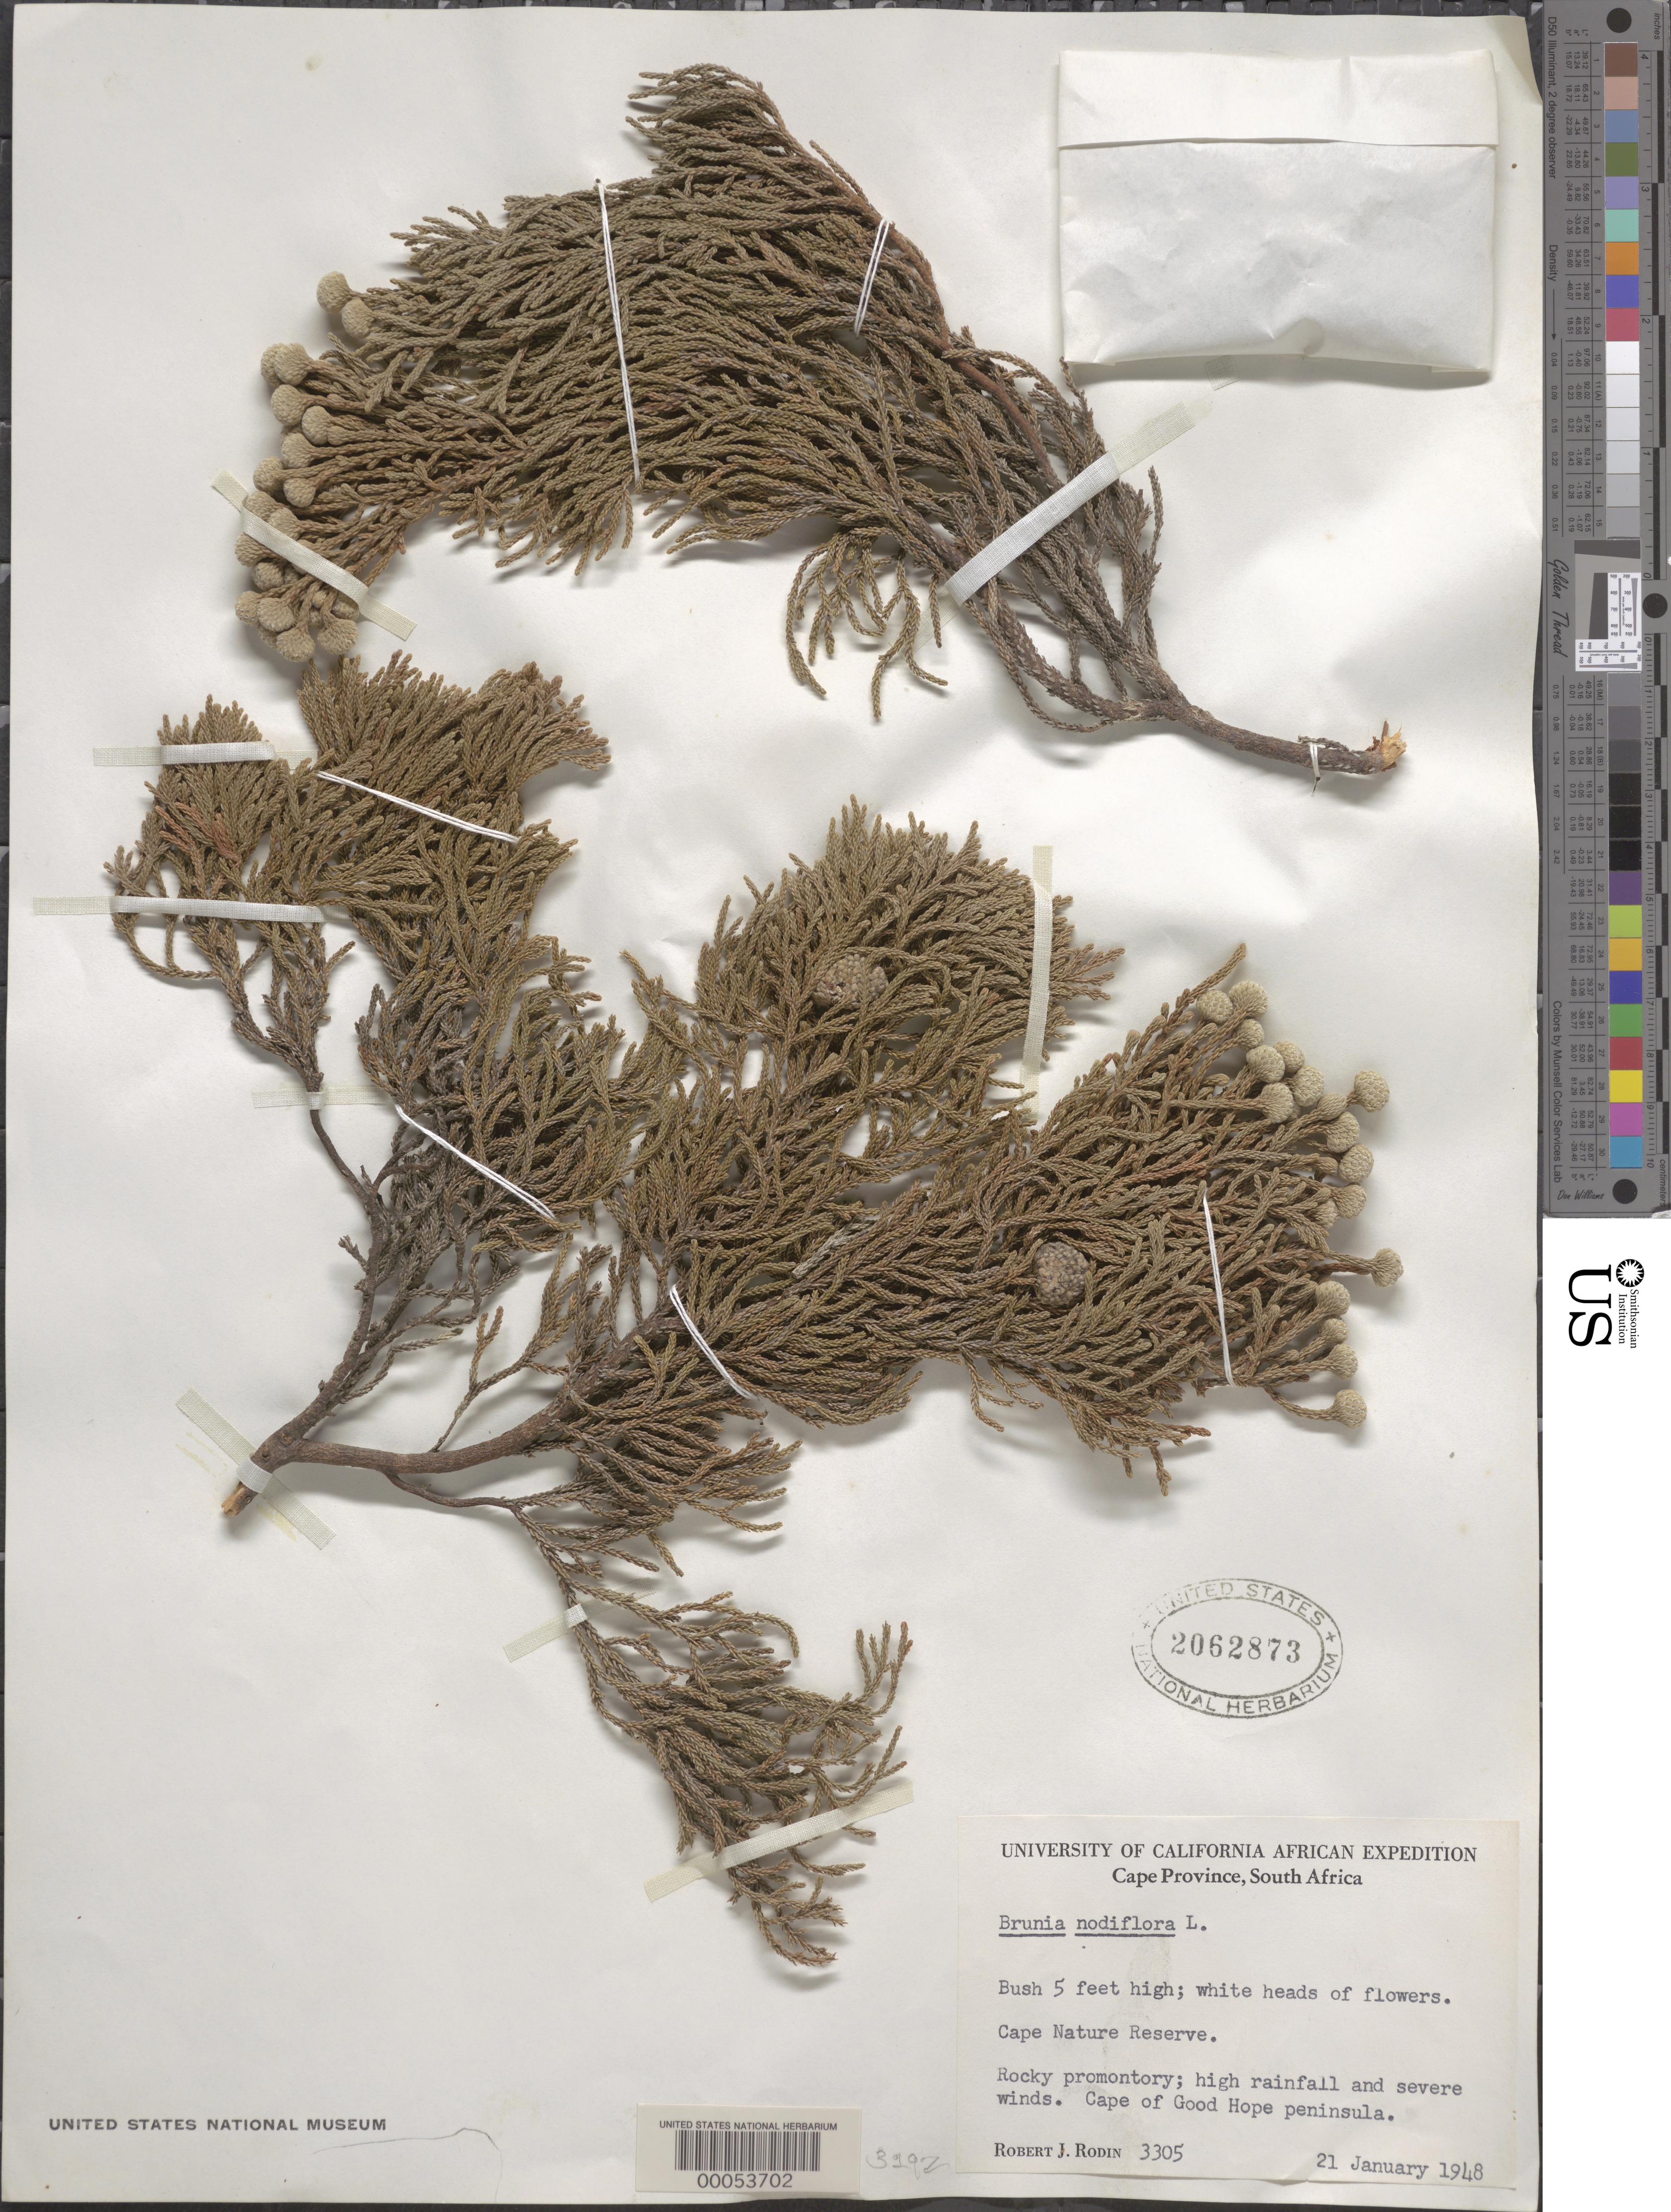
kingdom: Plantae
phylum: Tracheophyta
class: Magnoliopsida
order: Bruniales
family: Bruniaceae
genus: Brunia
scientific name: Brunia noduliflora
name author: Goldblatt & J.C. Manning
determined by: Strong, Mark T., (BOT), Smithsonian Institution - National Museum of Natural History (UNITED STATES)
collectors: R. J. Rodin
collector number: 3305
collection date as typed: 21 Jan 1948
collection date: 1948-01-21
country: South Africa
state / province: Western Cape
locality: Cape of good hope peninsula, cape nature reserve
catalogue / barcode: US 2062873